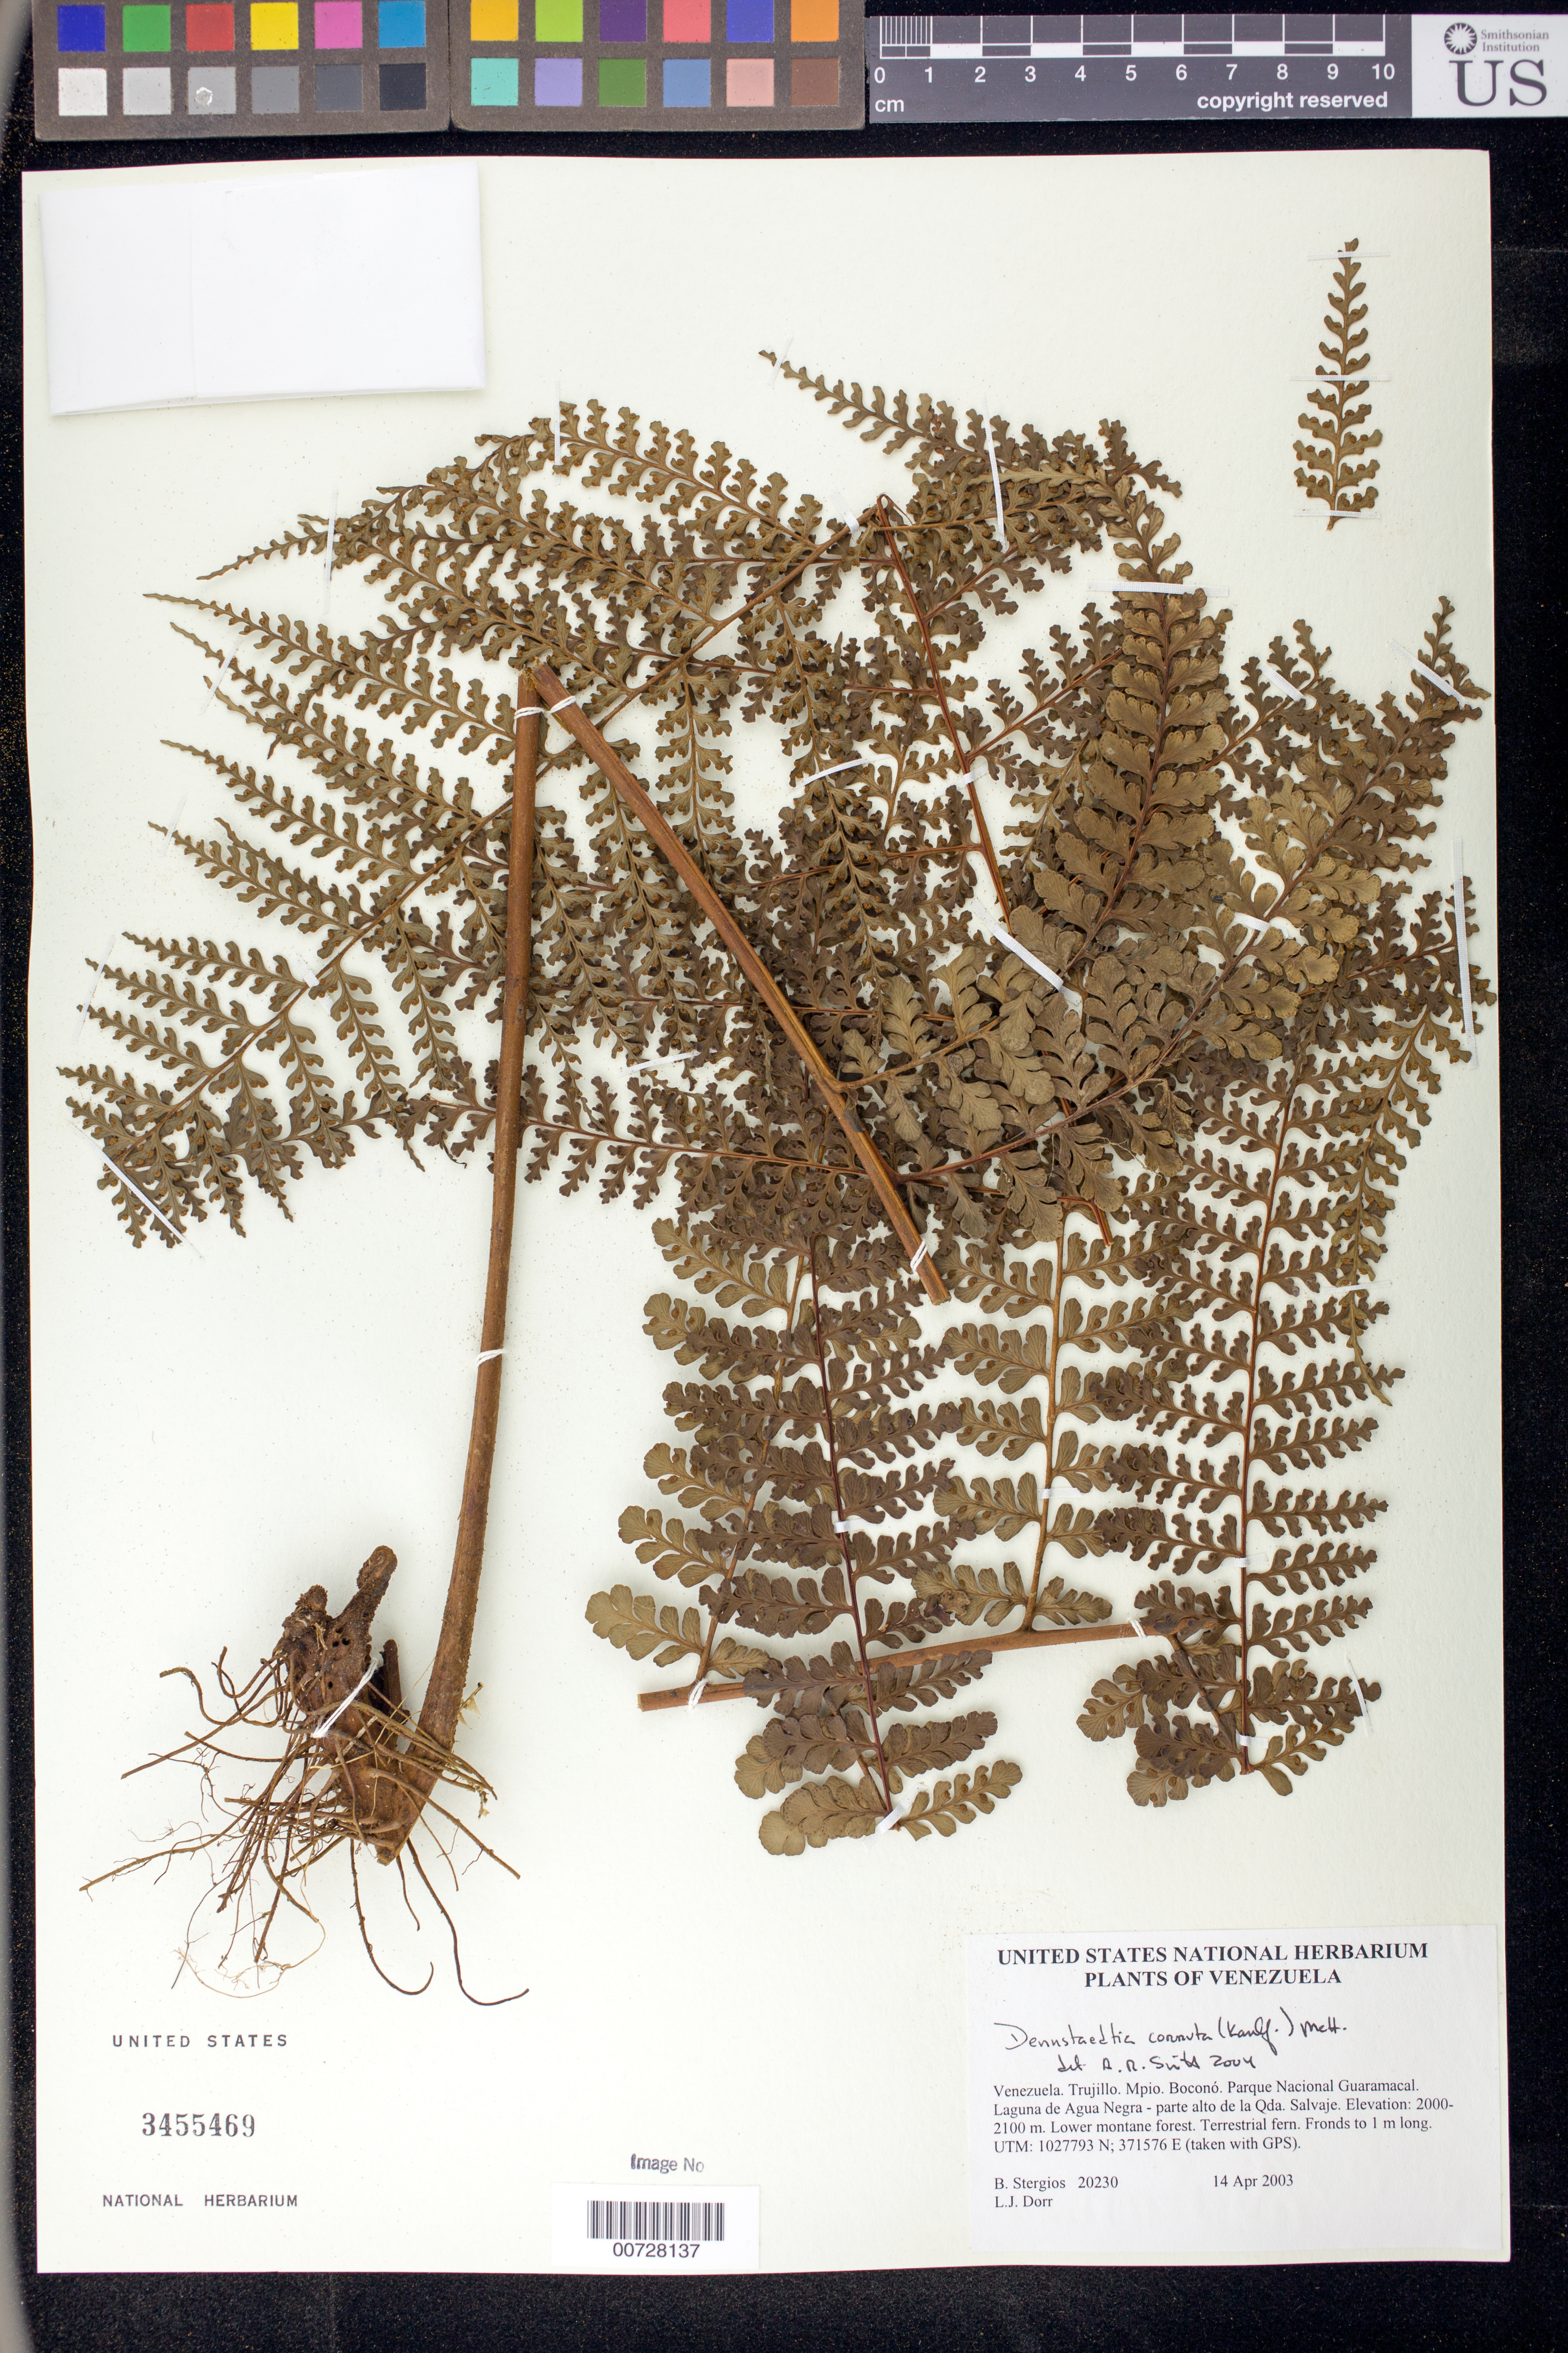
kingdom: Plantae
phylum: Tracheophyta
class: Polypodiopsida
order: Polypodiales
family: Dennstaedtiaceae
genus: Dennstaedtia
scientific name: Dennstaedtia cornuta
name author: (Kaulf.) Mett.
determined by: Smith, Alan R., (UC)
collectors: B. G. Stergios & L. J. Dorr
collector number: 20230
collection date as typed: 14 Apr 2003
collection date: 2003-04-14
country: Venezuela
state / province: Trujillo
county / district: Boconó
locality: Parque Nacional Guaramacal. Laguna de Agua Negra - parte alto de la Qda. Salvaje.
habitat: Lower montane forest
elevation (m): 2000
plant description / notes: F, NY, PORT, UC, US, VEN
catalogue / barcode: US 3455469